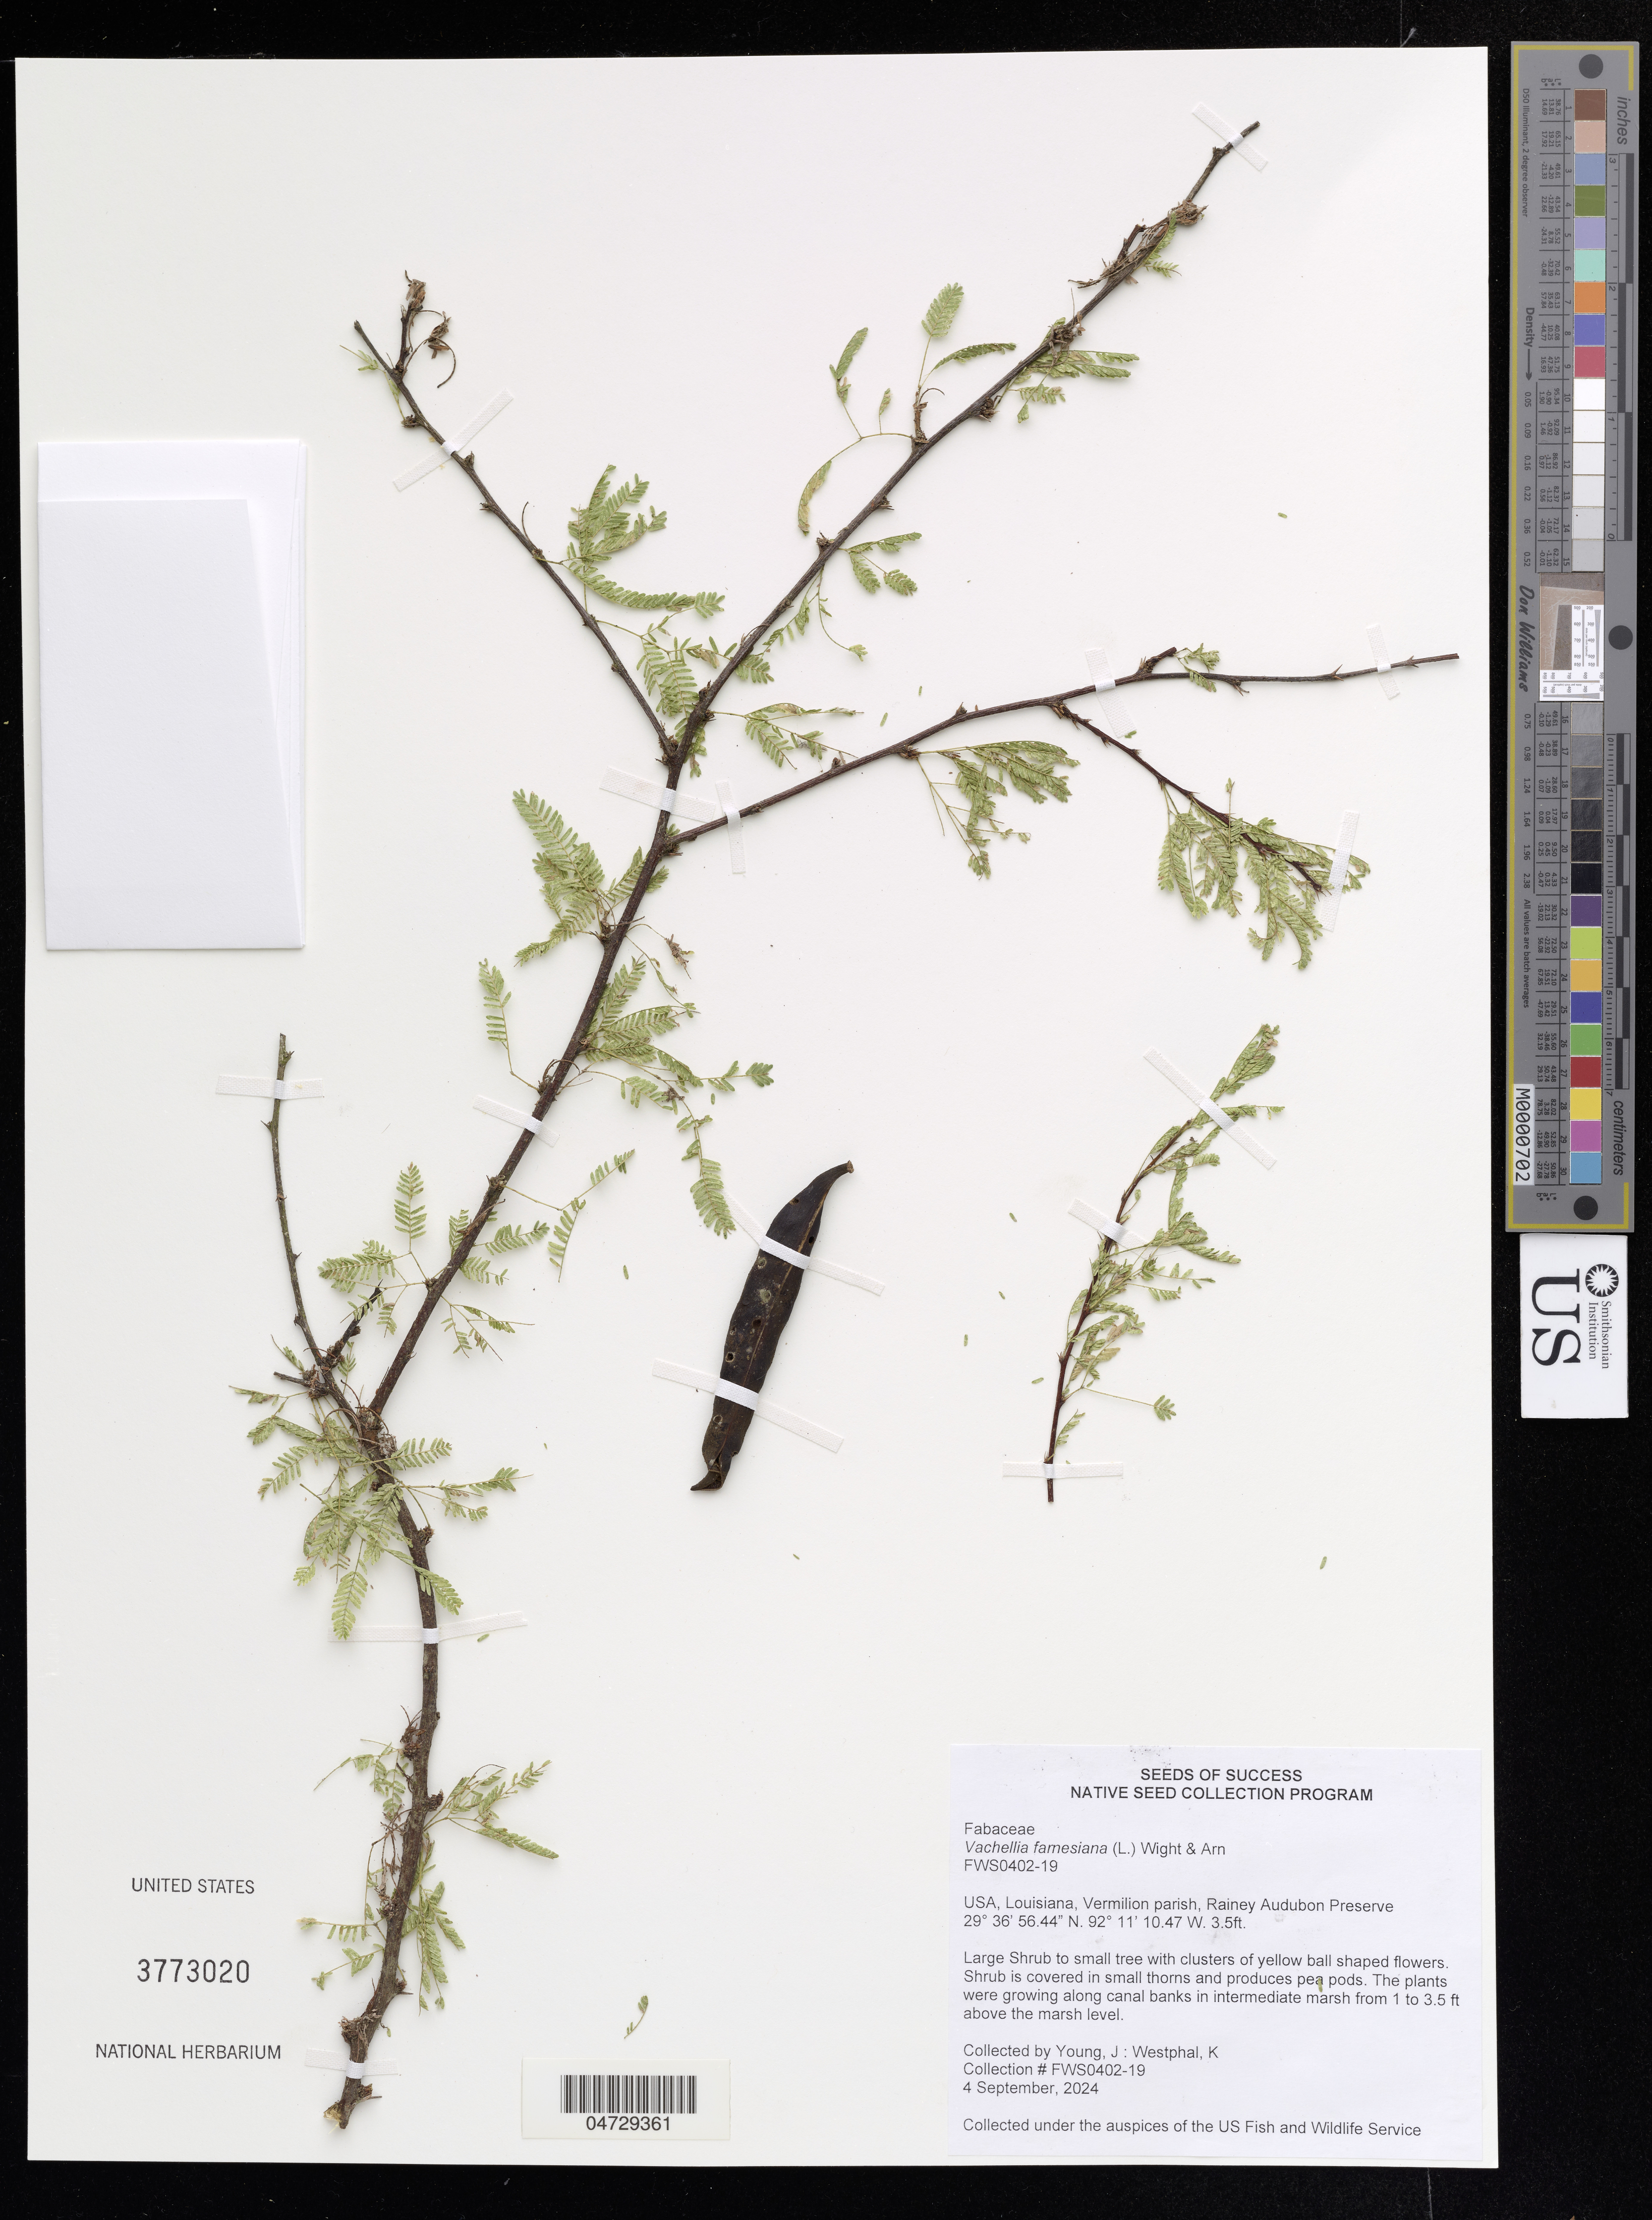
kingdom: Plantae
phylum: Tracheophyta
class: Magnoliopsida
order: Fabales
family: Fabaceae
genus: Vachellia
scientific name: Vachellia farnesiana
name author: (L.) Wight & Arn.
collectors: J. Young & K. Westphal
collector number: FWS0402-19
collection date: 2024-09-04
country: United States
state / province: Louisiana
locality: Vermilion parish, Rainey Audubon Preserve.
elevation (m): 1.1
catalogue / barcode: US 3773020